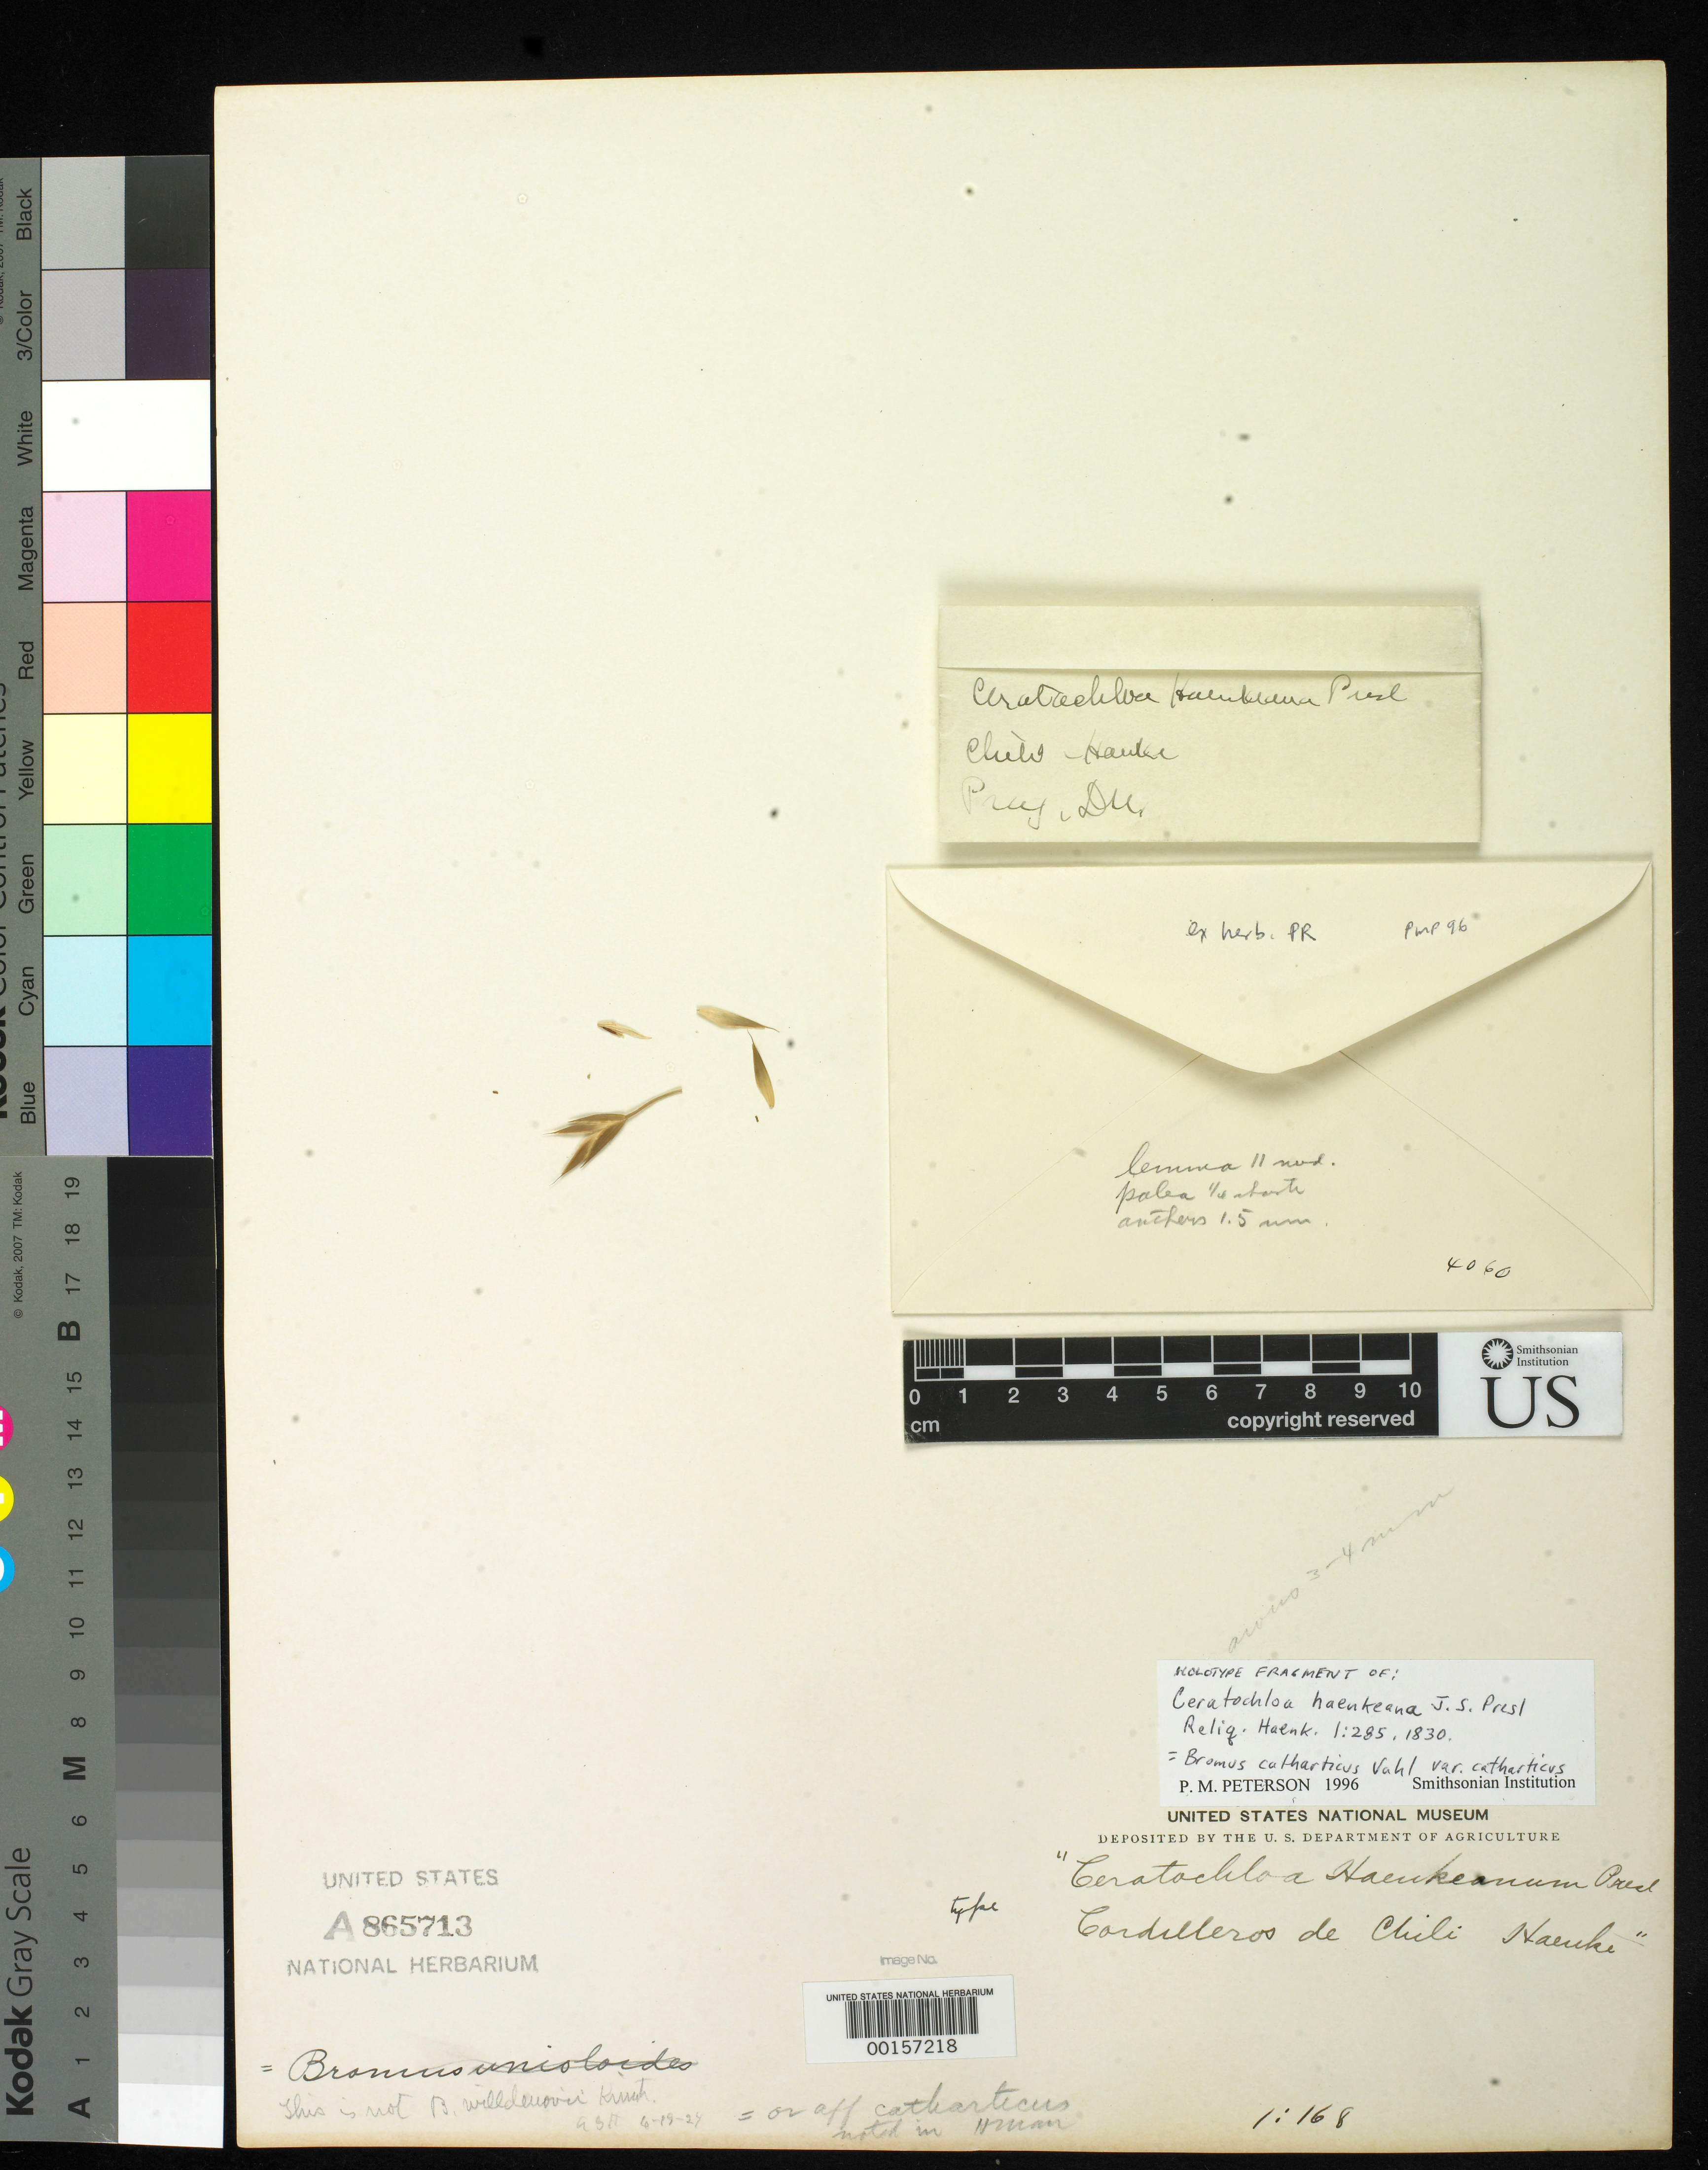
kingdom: Plantae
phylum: Tracheophyta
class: Liliopsida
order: Poales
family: Poaceae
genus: Ceratochloa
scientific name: Ceratochloa haenkeana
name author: C. Presl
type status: Type Fragment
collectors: T. P. X. Haenke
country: Chile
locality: Cordilleras.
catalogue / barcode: US 865713A